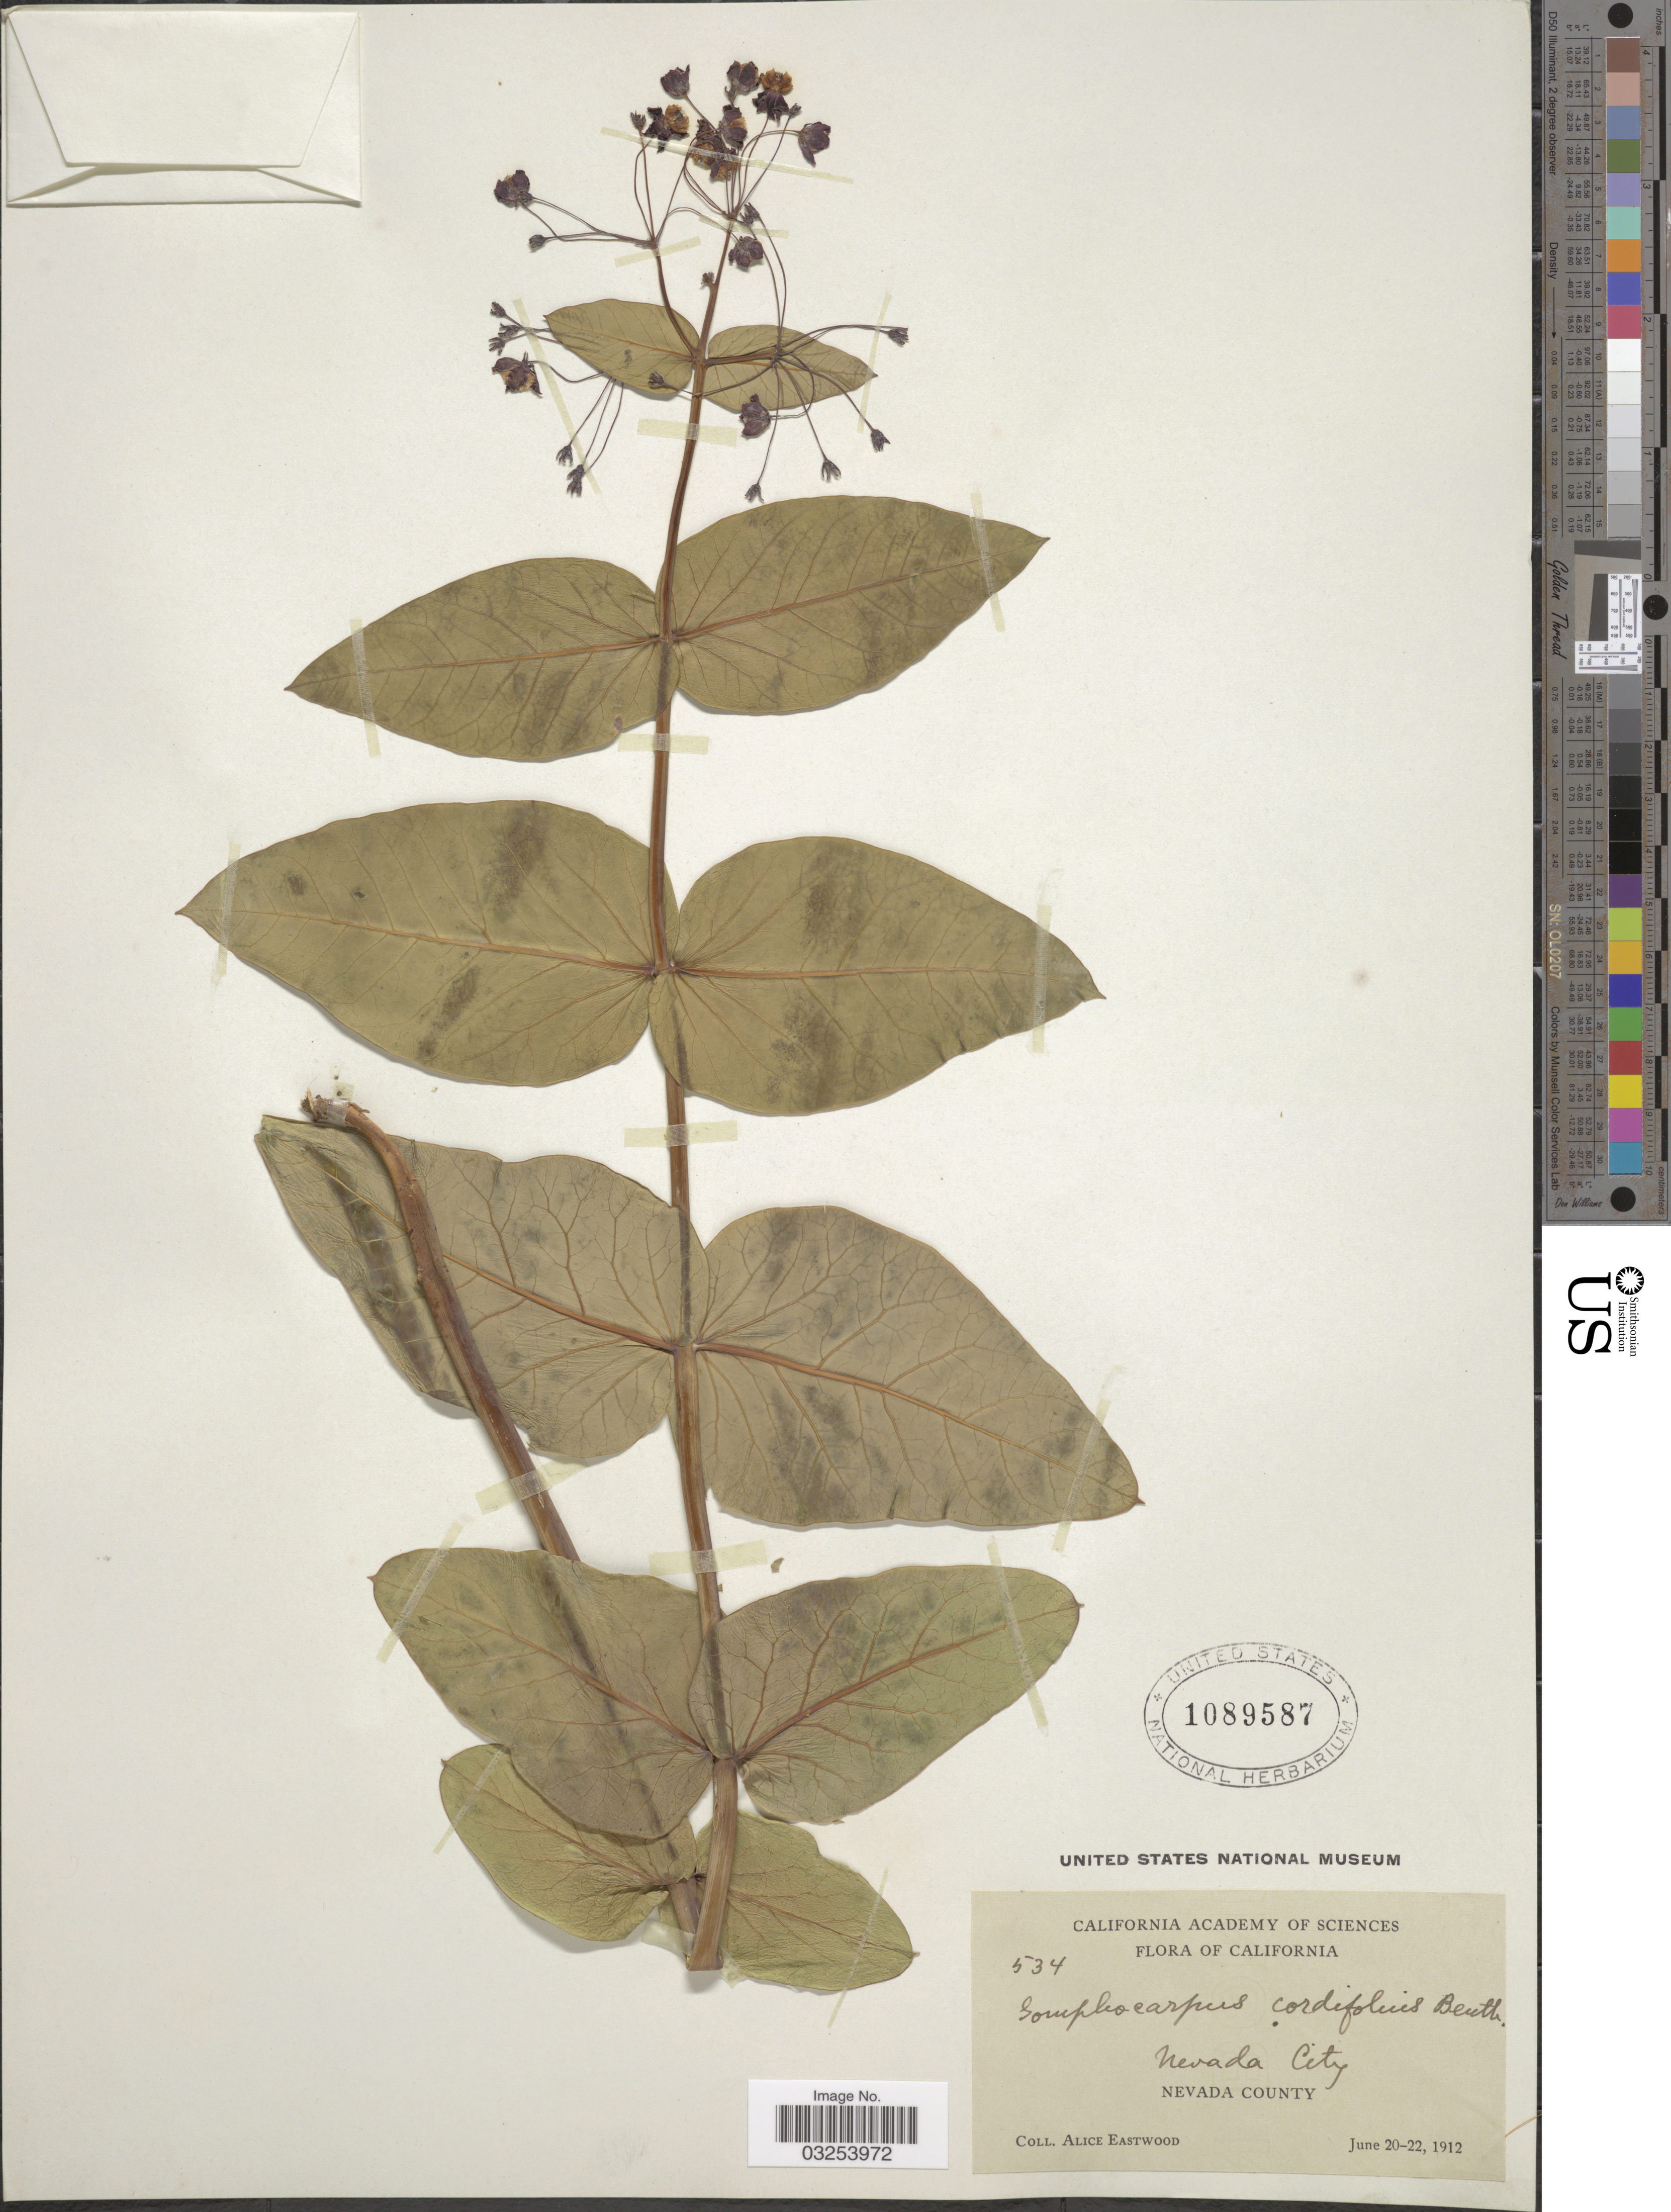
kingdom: Plantae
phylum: Tracheophyta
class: Magnoliopsida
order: Gentianales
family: Apocynaceae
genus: Asclepias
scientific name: Asclepias cordifolia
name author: (Benth.) Jeps.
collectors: A. Eastwood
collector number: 534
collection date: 1912-06-20/1912-06-22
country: United States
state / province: California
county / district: Nevada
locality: Nevada City. Nevada County.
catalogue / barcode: US 1089587